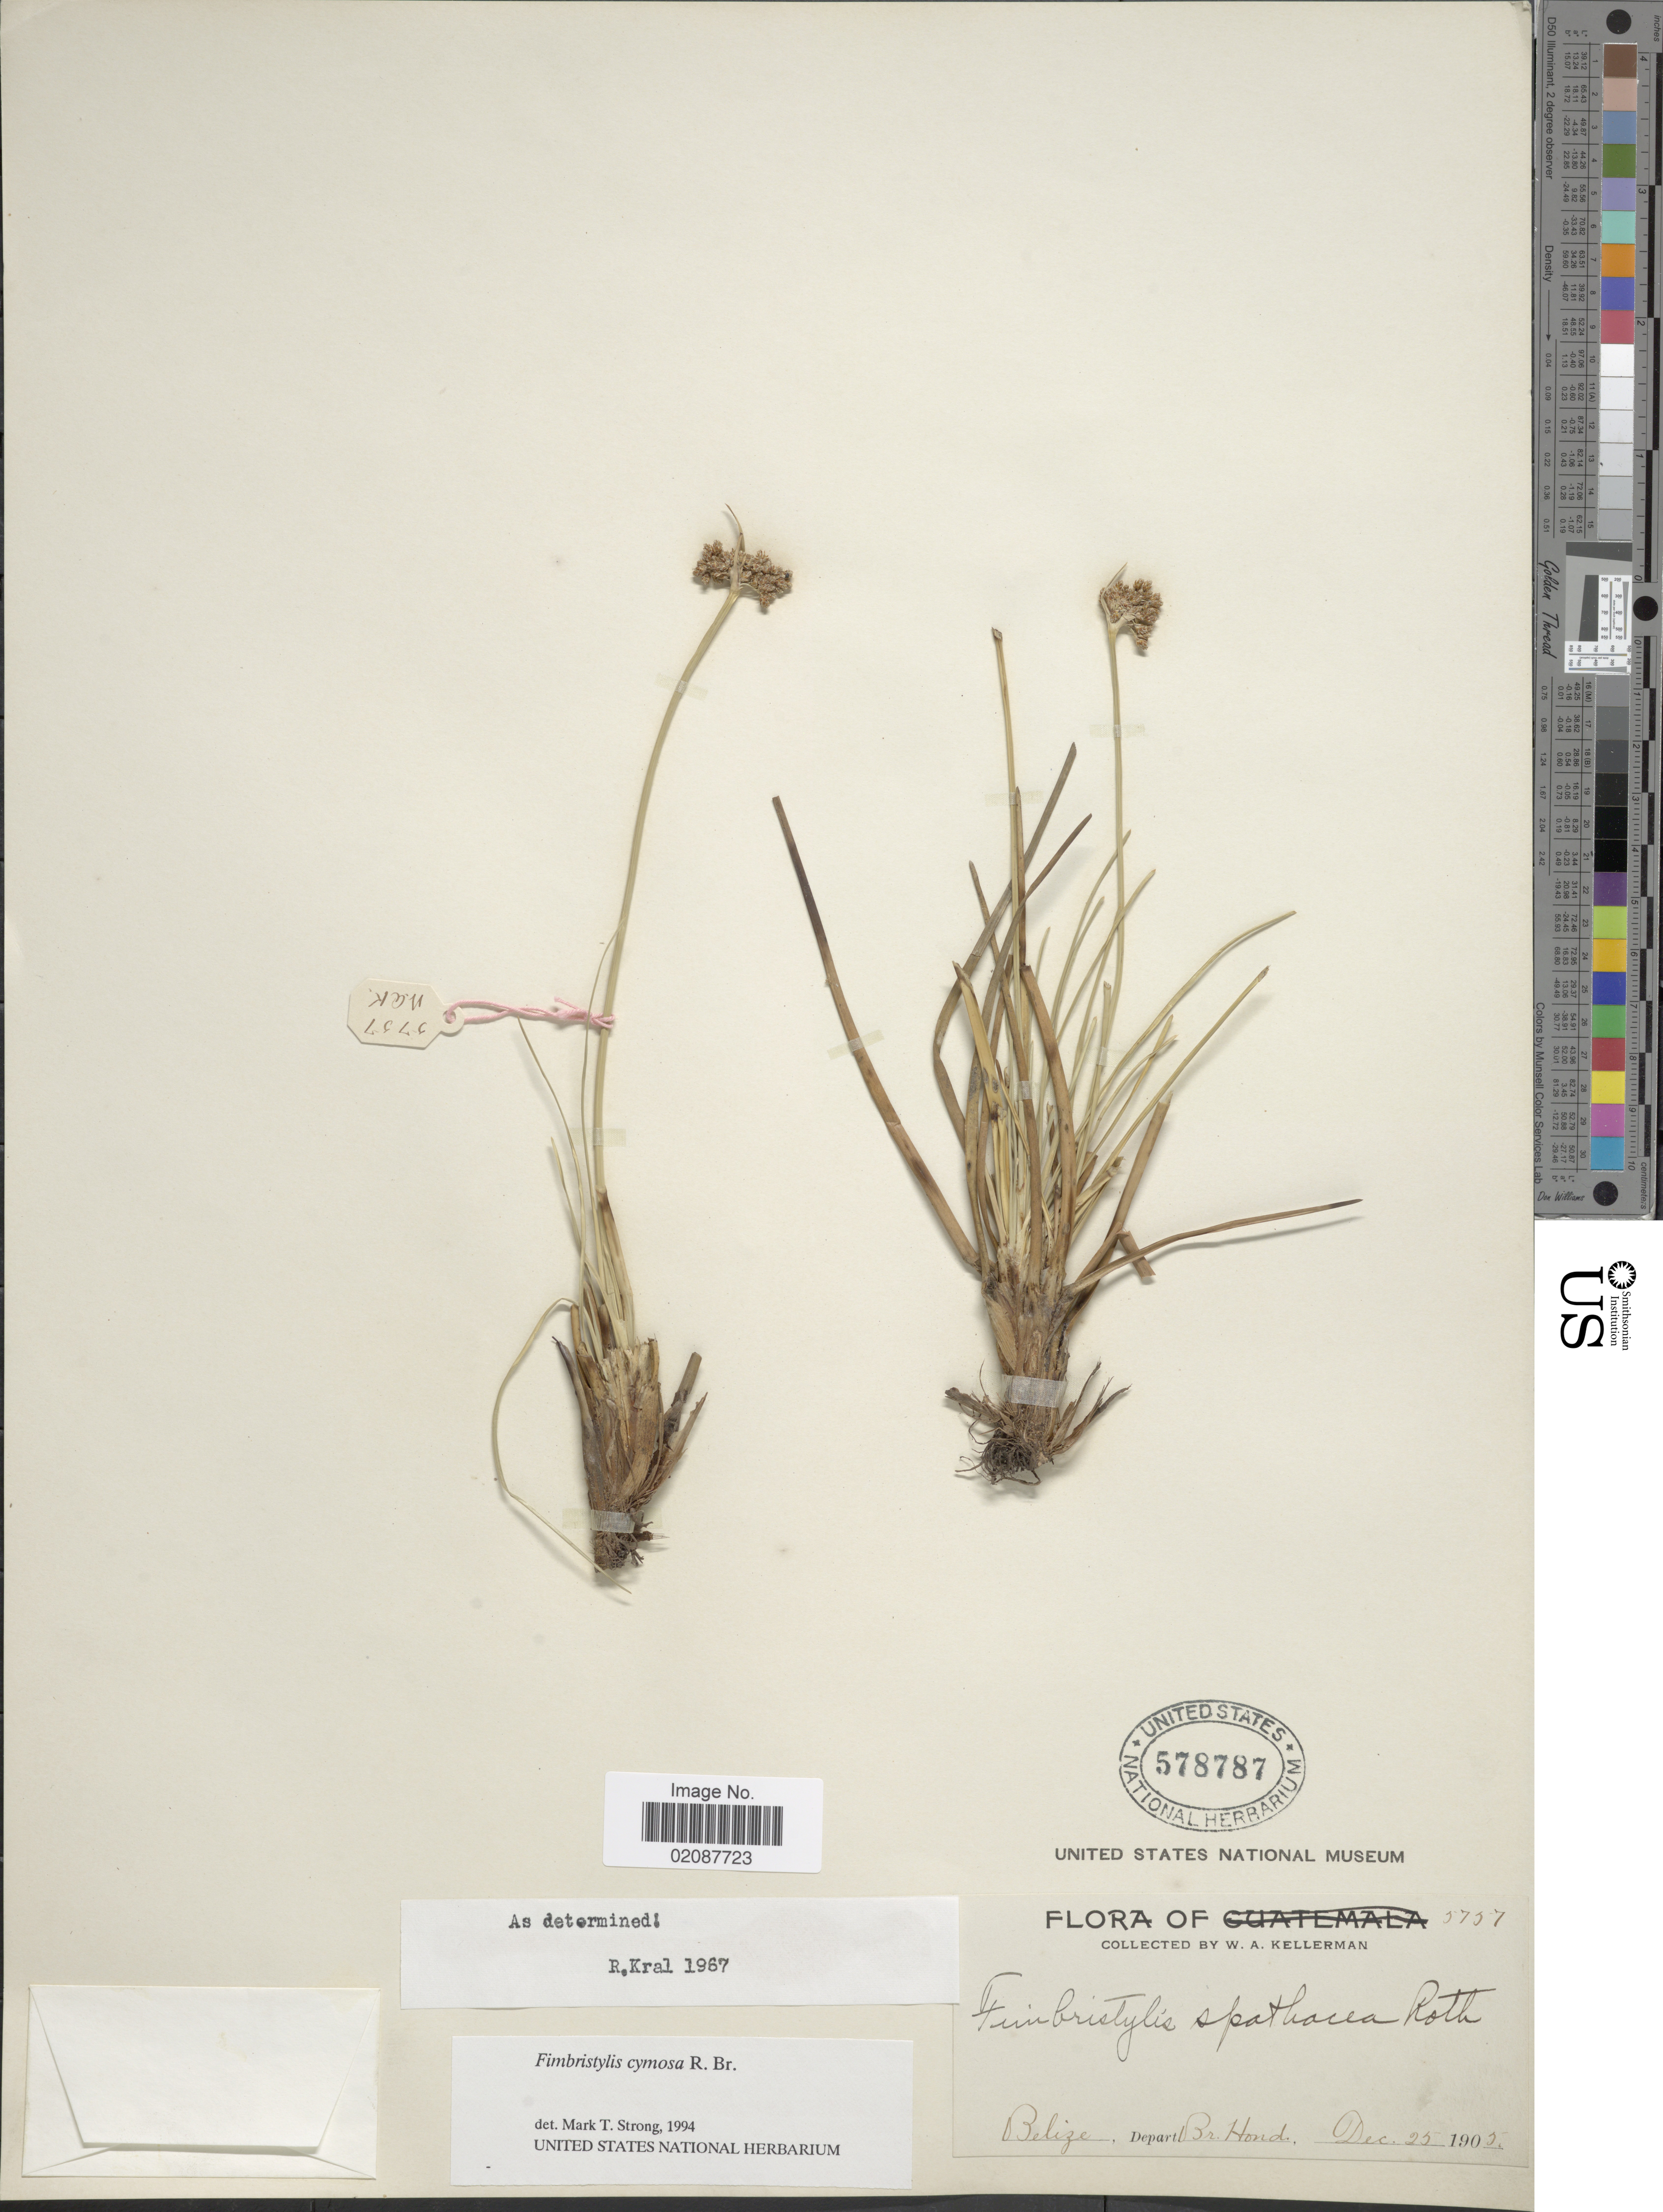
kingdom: Plantae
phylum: Tracheophyta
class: Liliopsida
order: Poales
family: Cyperaceae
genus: Fimbristylis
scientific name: Fimbristylis cymosa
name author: R. Br.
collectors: W. Kellerman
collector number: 5757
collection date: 1905-12-25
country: Belize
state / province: Belize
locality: Depart. Br. Hond.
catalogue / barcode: US 578787